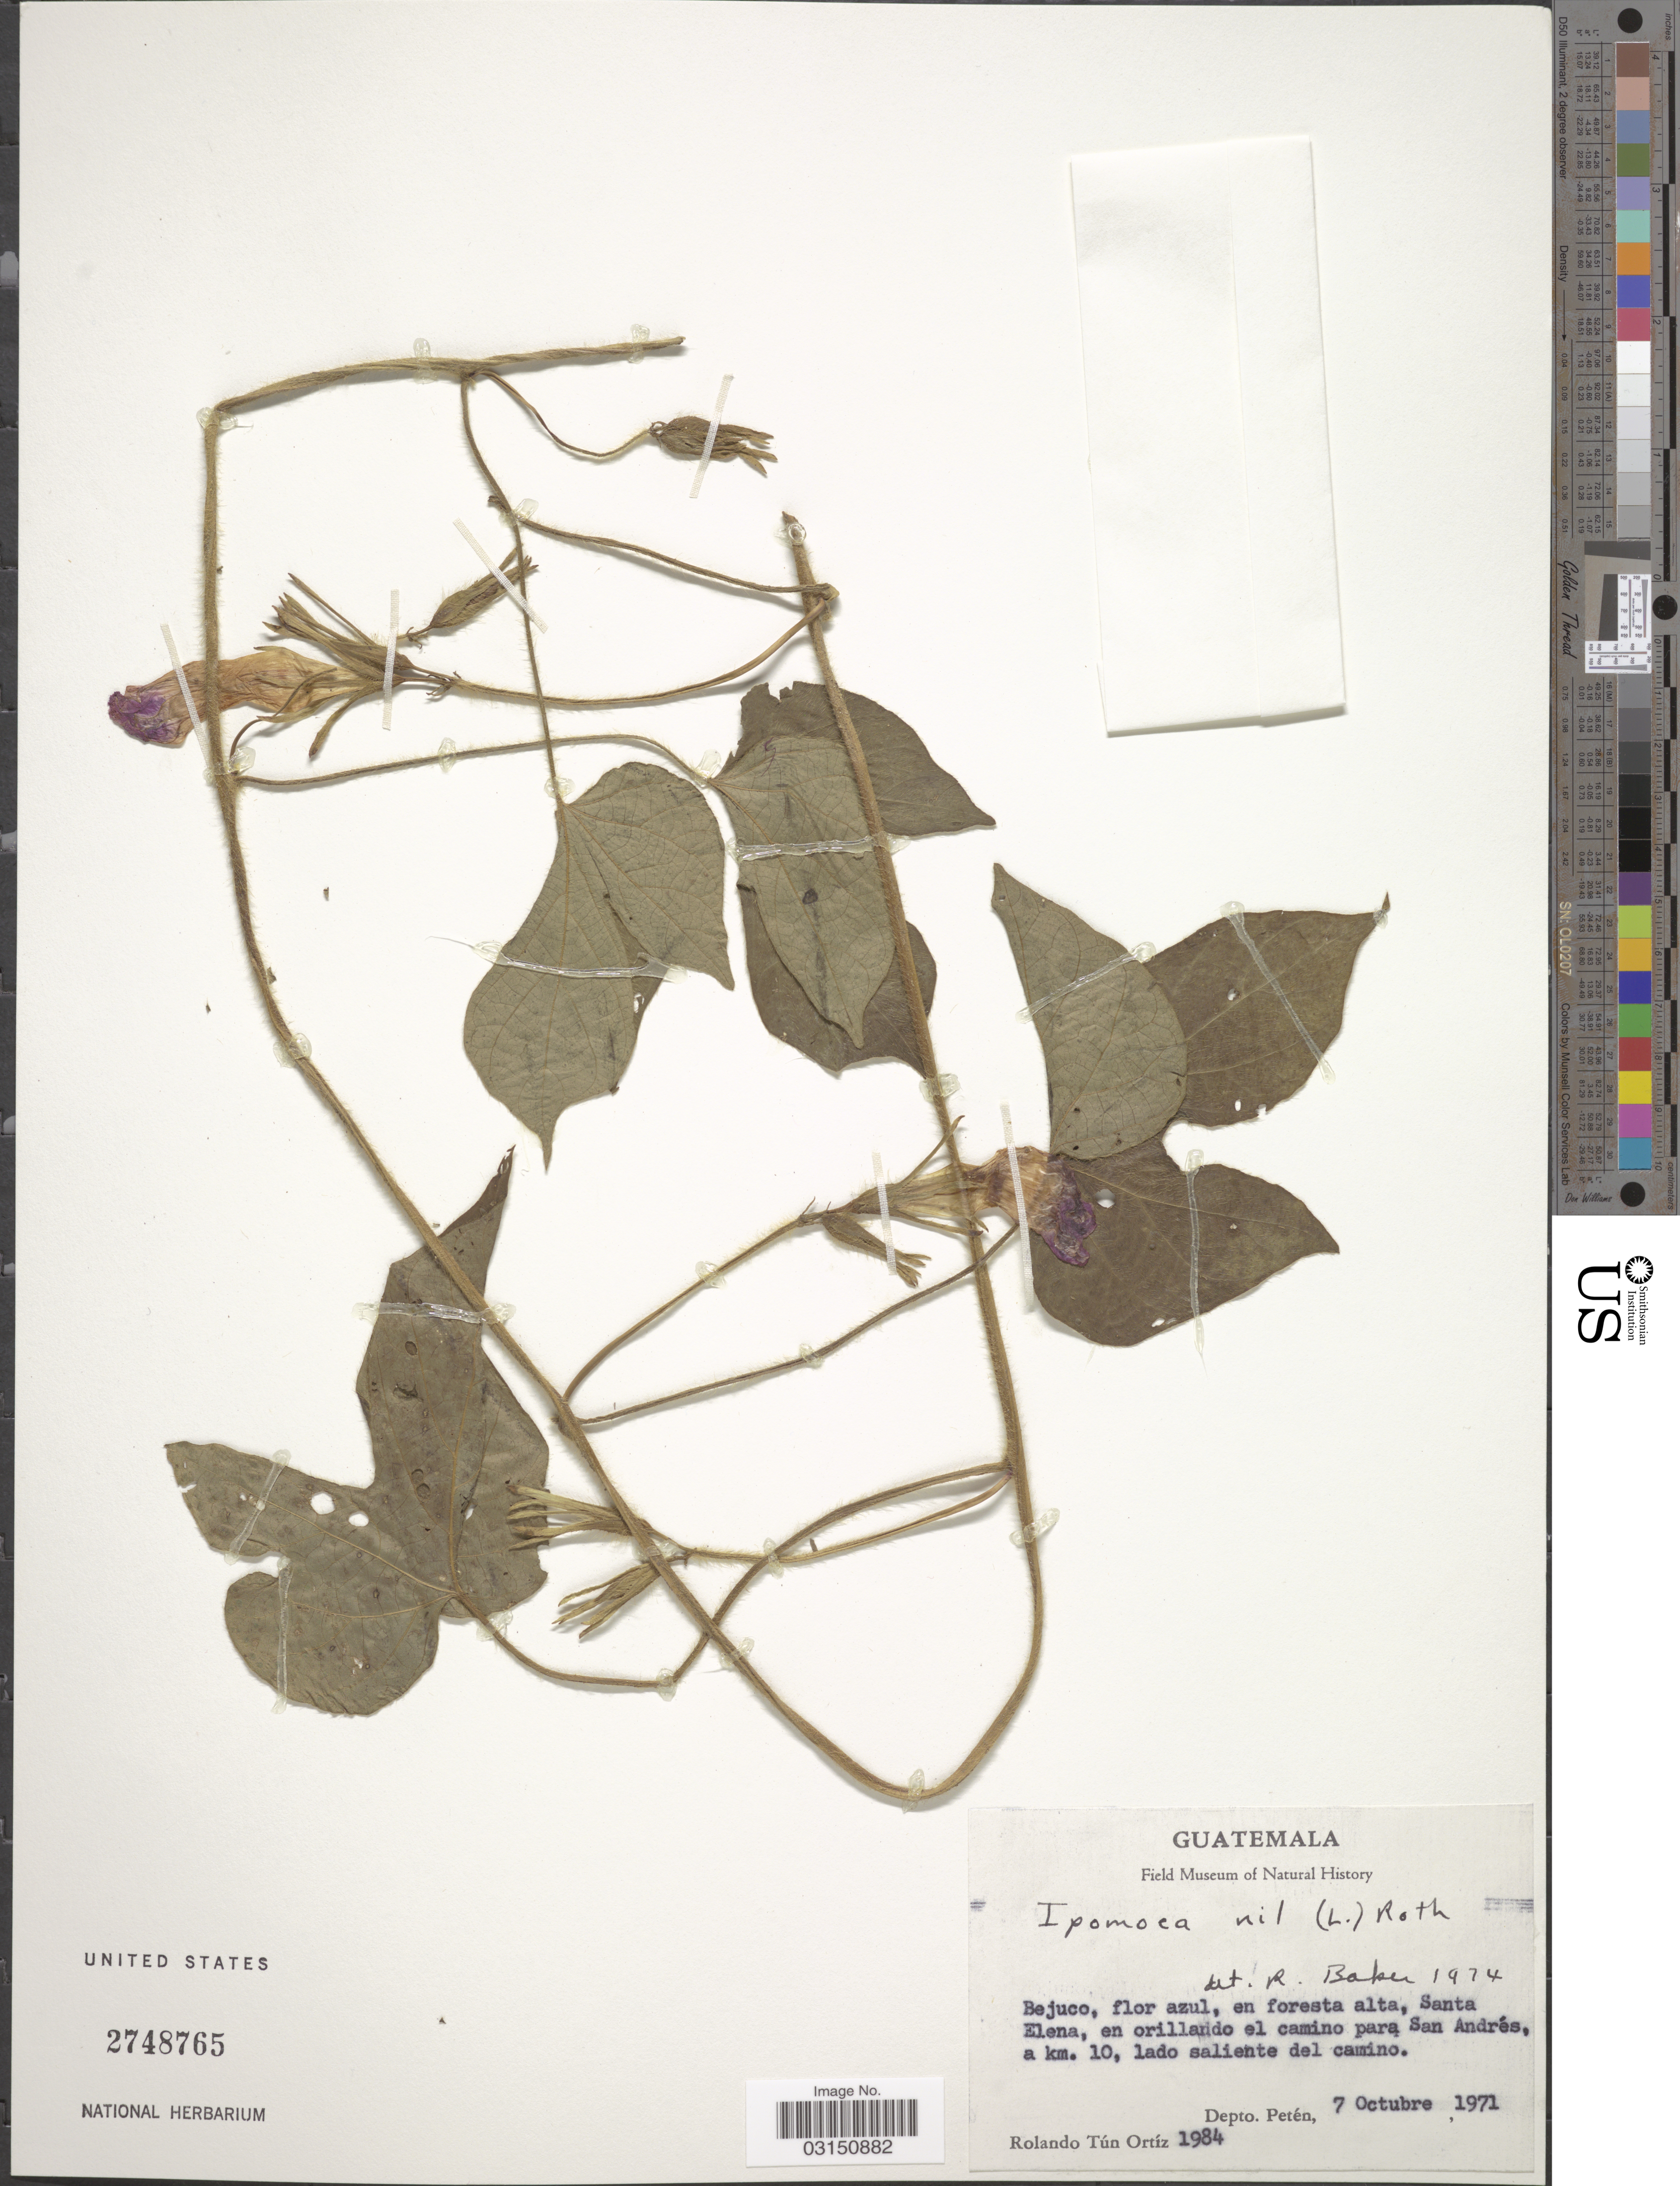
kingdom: Plantae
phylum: Tracheophyta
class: Magnoliopsida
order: Solanales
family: Convolvulaceae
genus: Ipomoea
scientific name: Ipomoea nil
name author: (L.) Roth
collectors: R. T. Ortíz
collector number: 1984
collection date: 1971-10-07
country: Guatemala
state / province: El Petén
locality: Santa Elena, en orillando el camino para San Andrés, a km. 10, lado saliente del camino. Depto. Petén.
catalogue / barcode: US 2748765